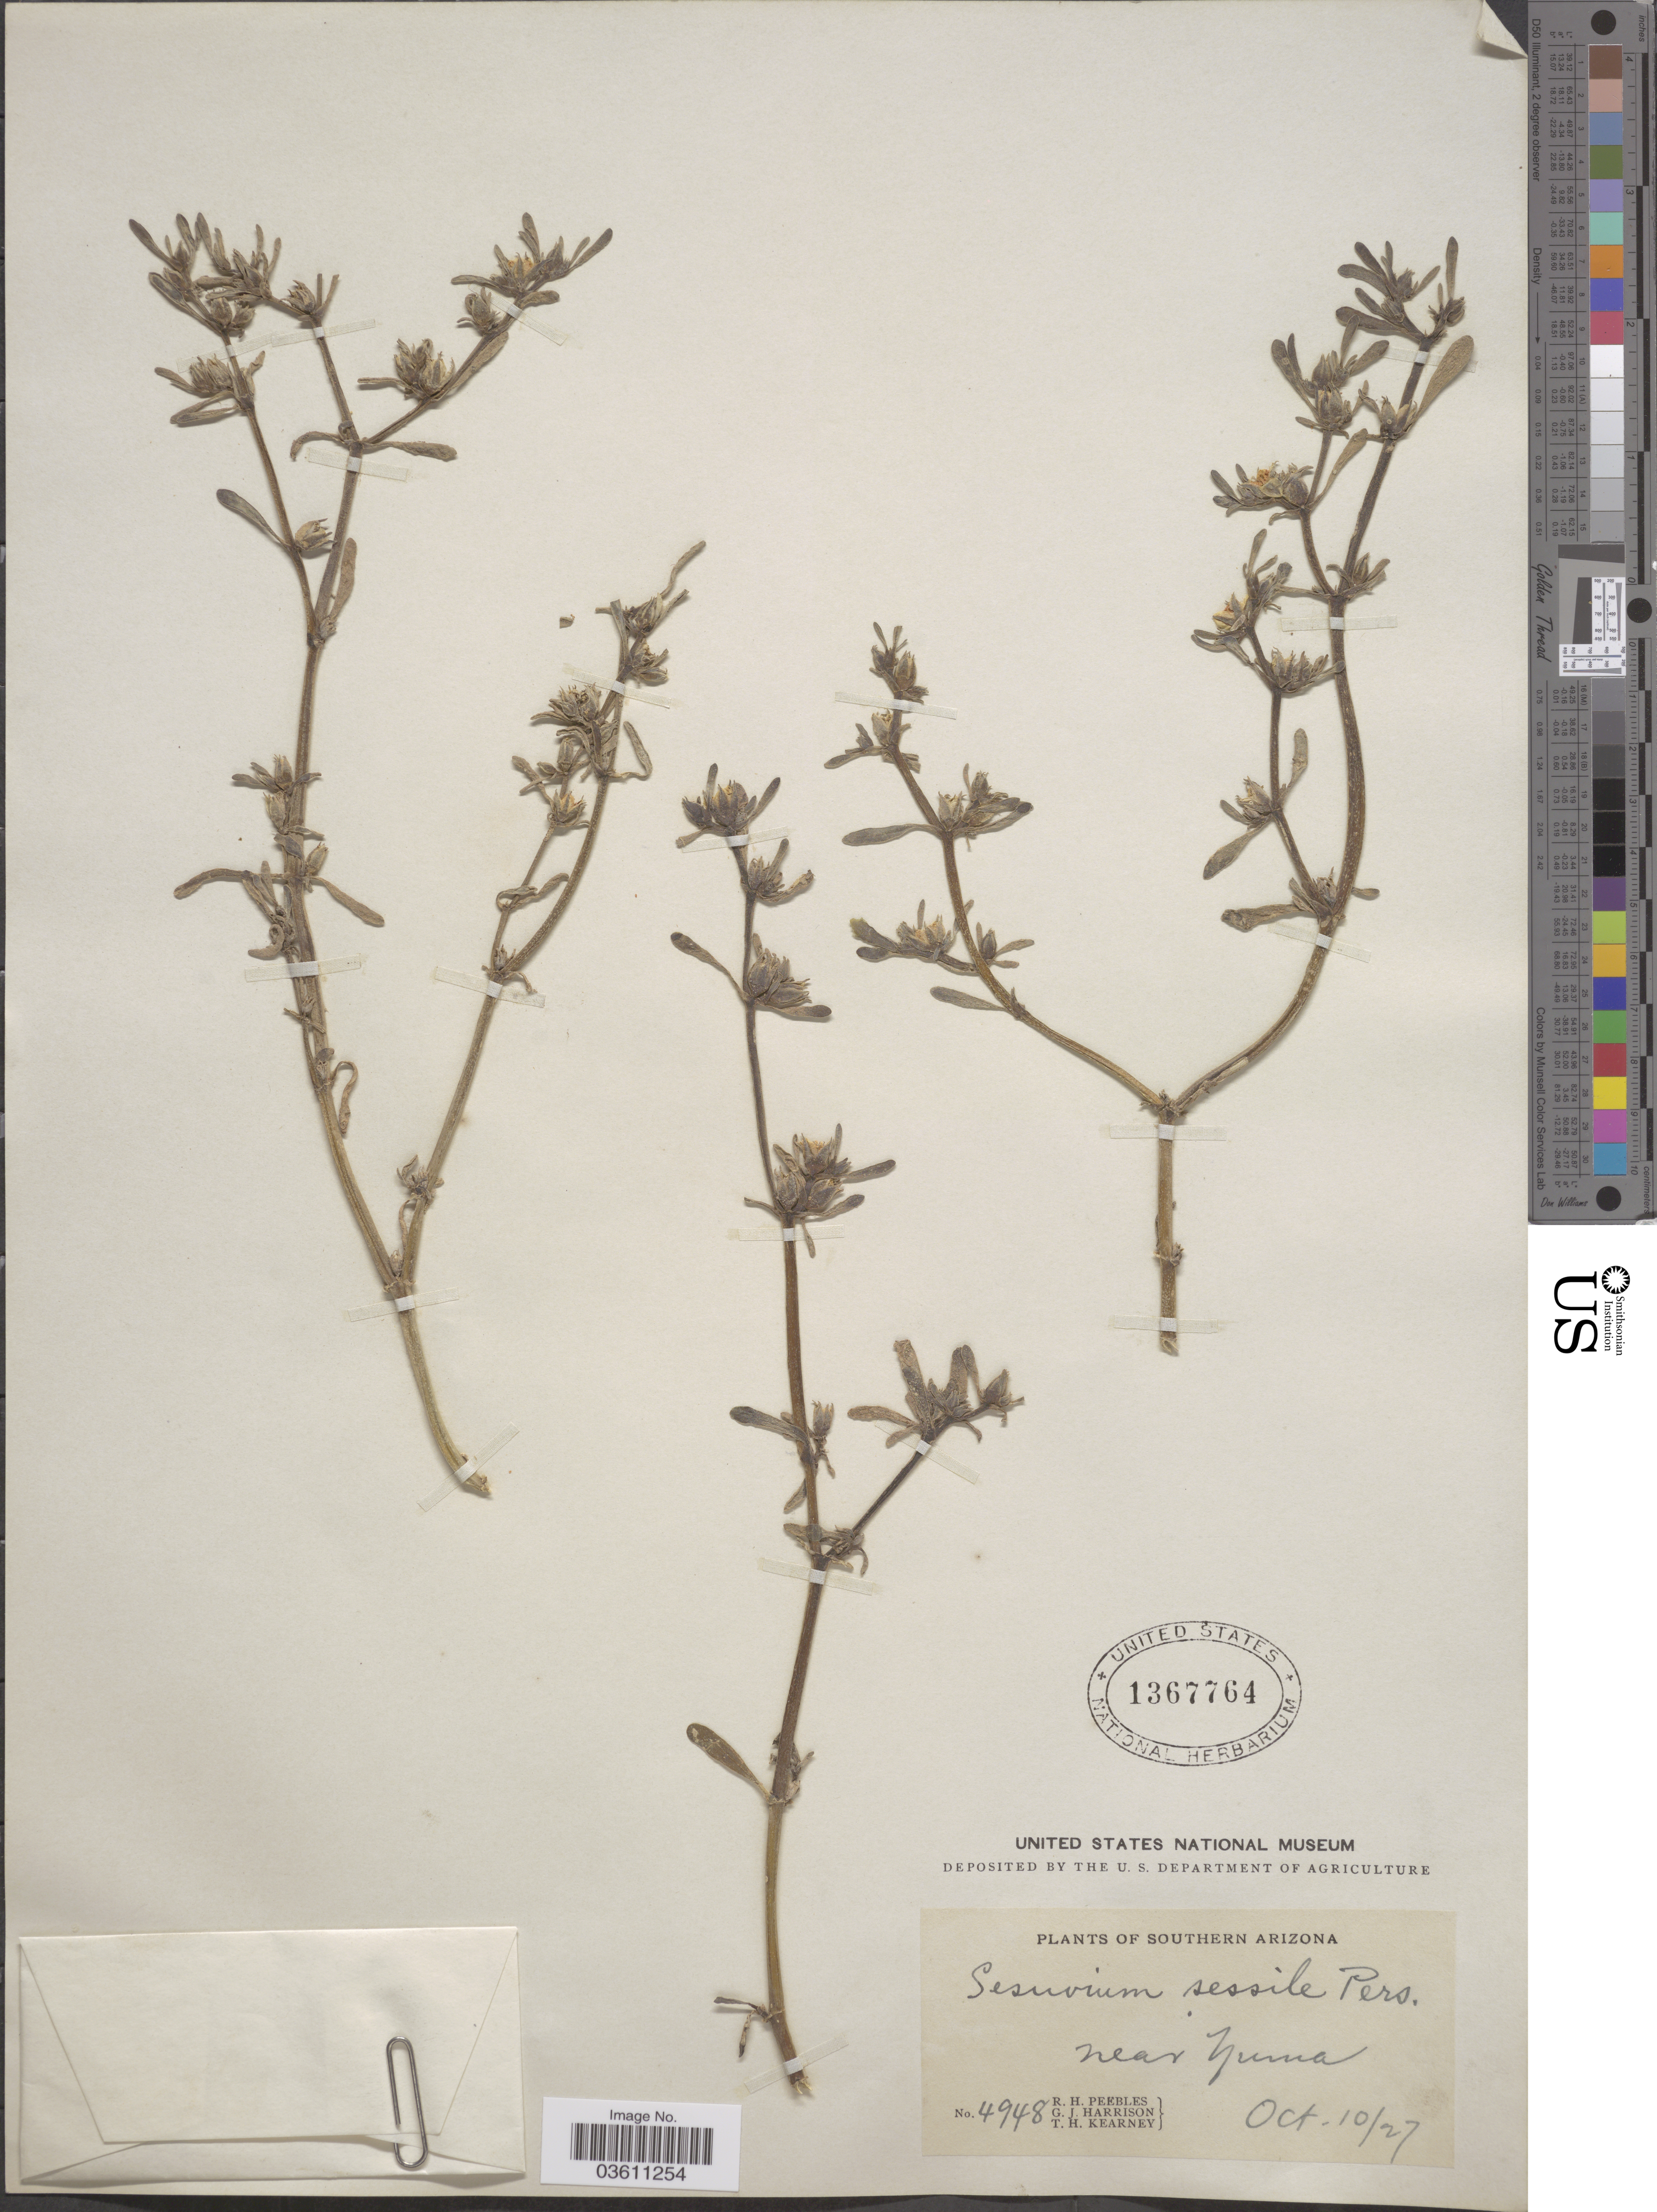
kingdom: Plantae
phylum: Tracheophyta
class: Magnoliopsida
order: Caryophyllales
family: Aizoaceae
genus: Sesuvium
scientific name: Sesuvium revolutifolium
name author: Ortega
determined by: Strong, Mark T., (BOT), Smithsonian Institution - National Museum of Natural History (UNITED STATES)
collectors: R. H. Peebles, G. J. Harrison & T. H. Kearney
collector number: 4948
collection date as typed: Transcribed d/m/y: 10/10/27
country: United States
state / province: Arizona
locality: Southern Arizona. Near Yuma.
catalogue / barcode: US 1367764